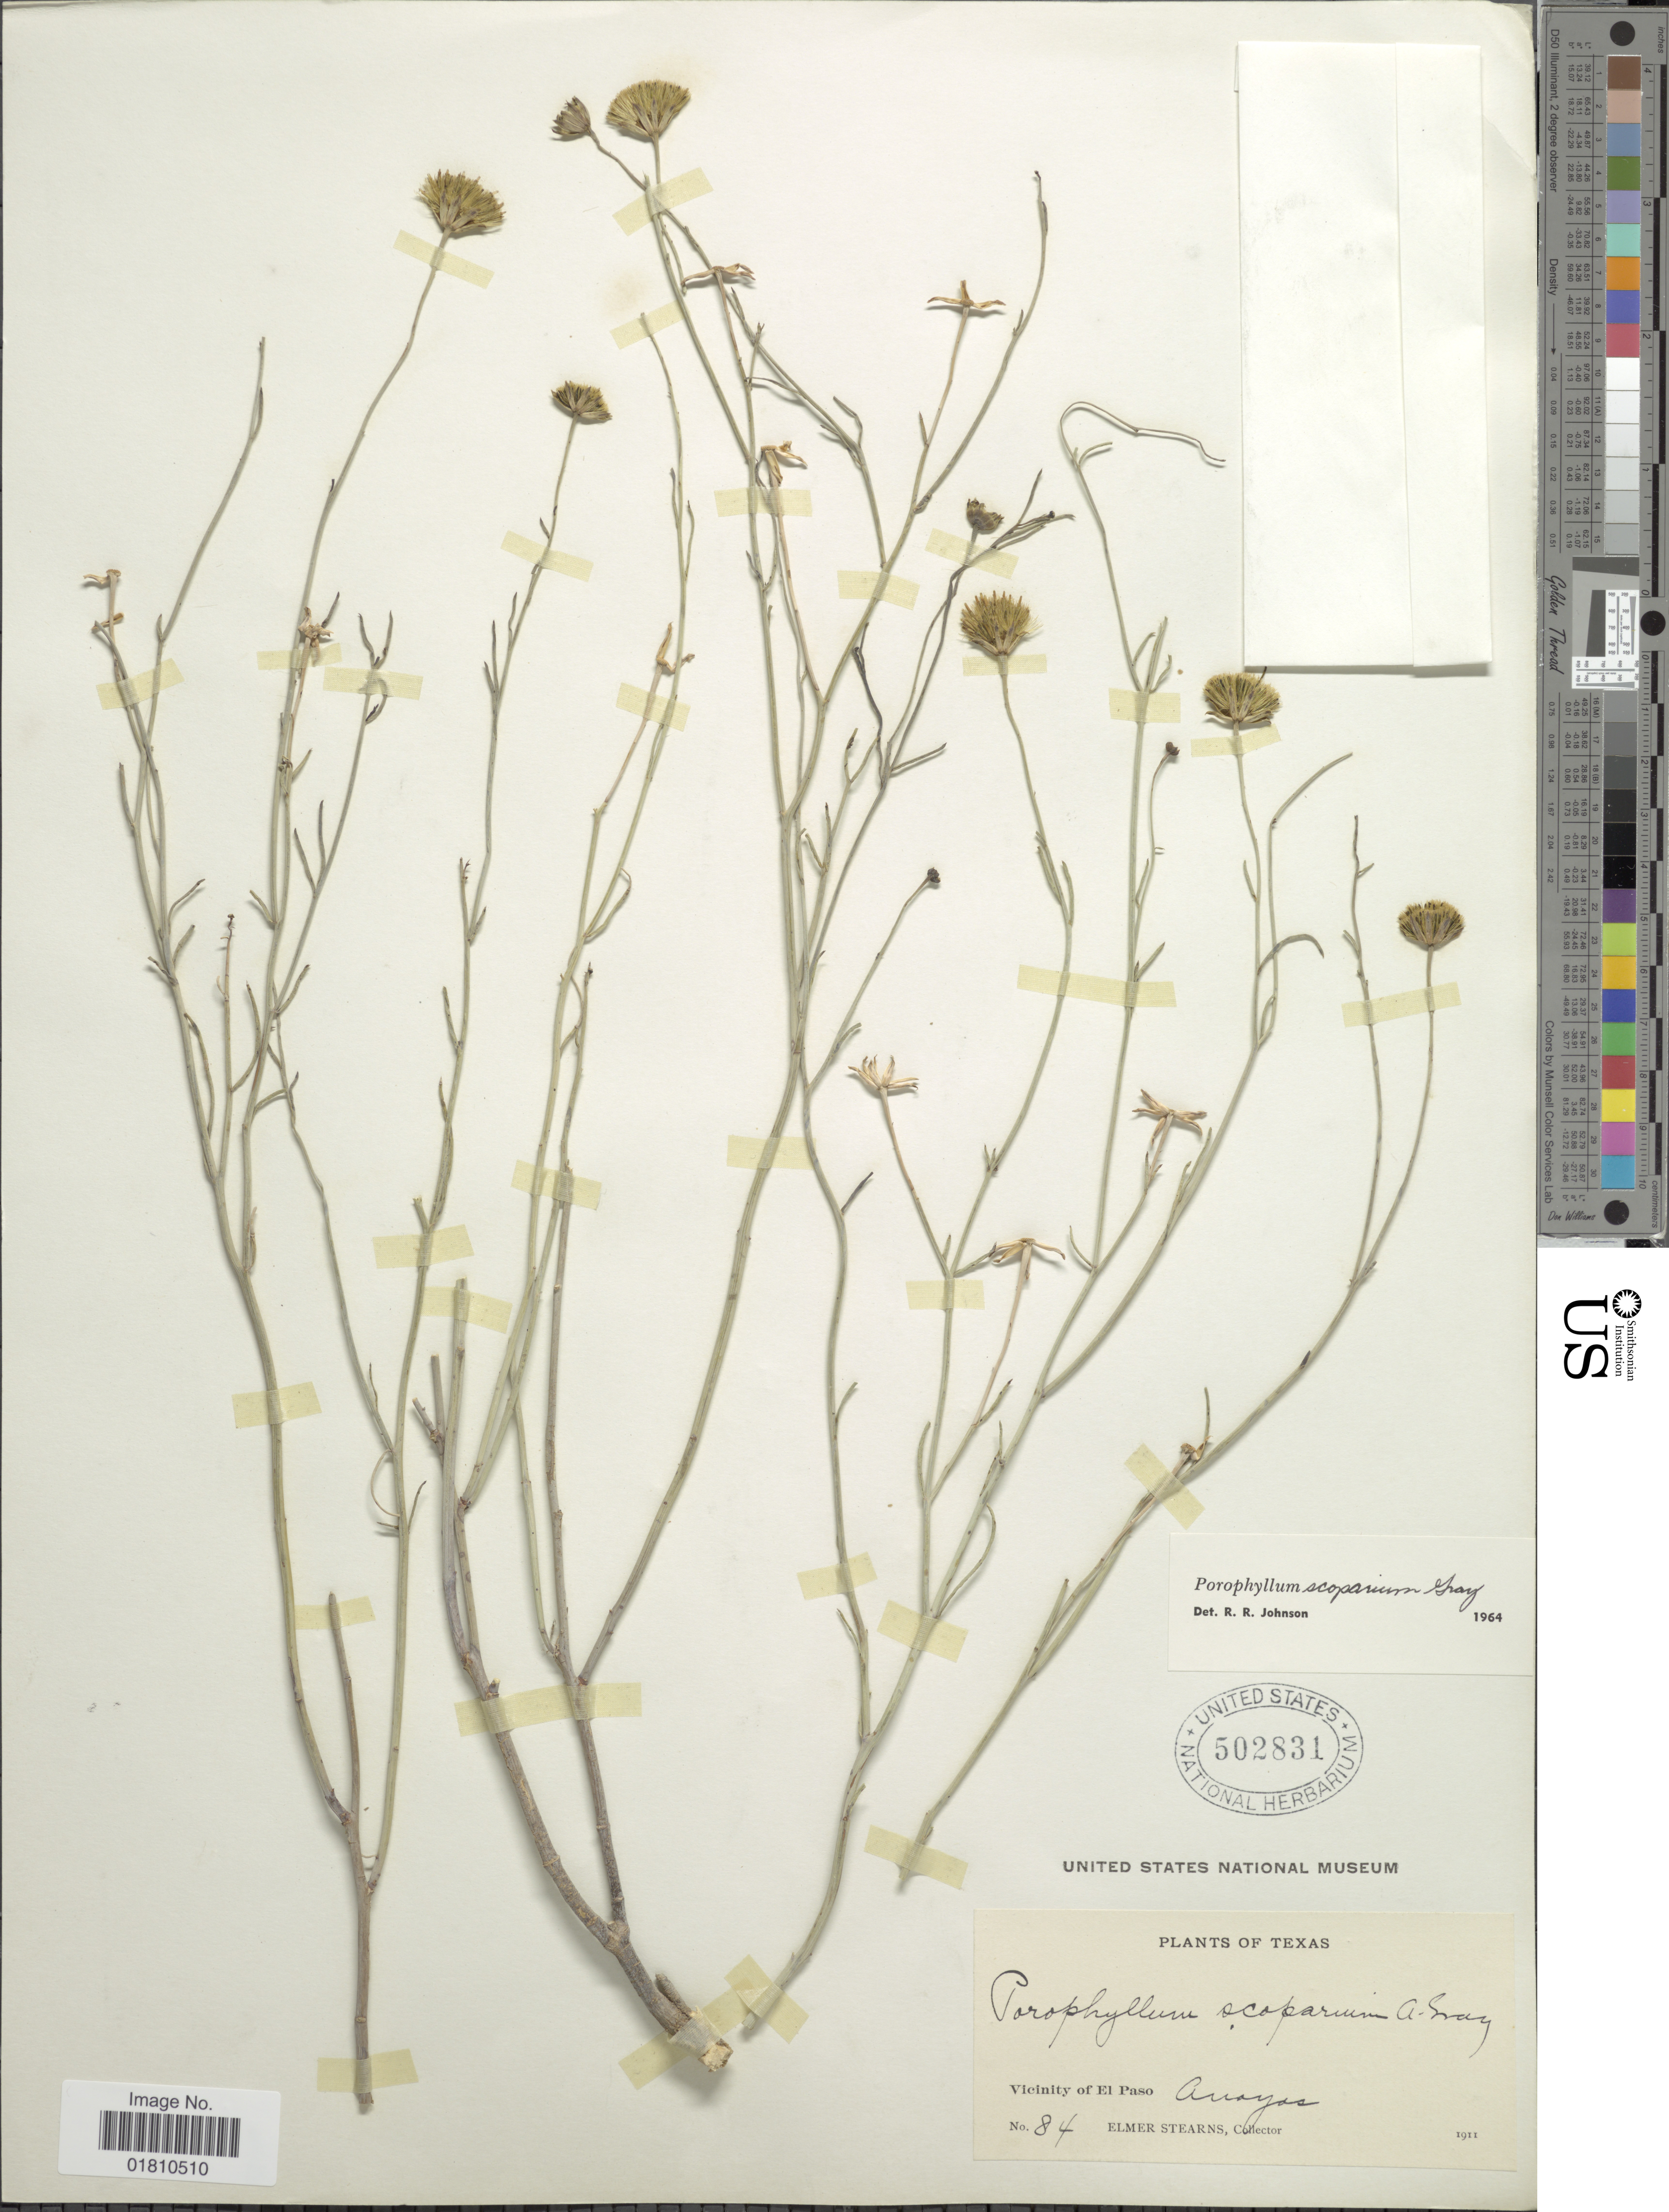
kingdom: Plantae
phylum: Tracheophyta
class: Magnoliopsida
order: Asterales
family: Asteraceae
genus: Porophyllum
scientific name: Porophyllum scoparium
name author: A. Gray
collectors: E. Stearns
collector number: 84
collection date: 1911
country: United States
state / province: Texas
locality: Vicinity of El Paso, Arroyos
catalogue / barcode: US 502831